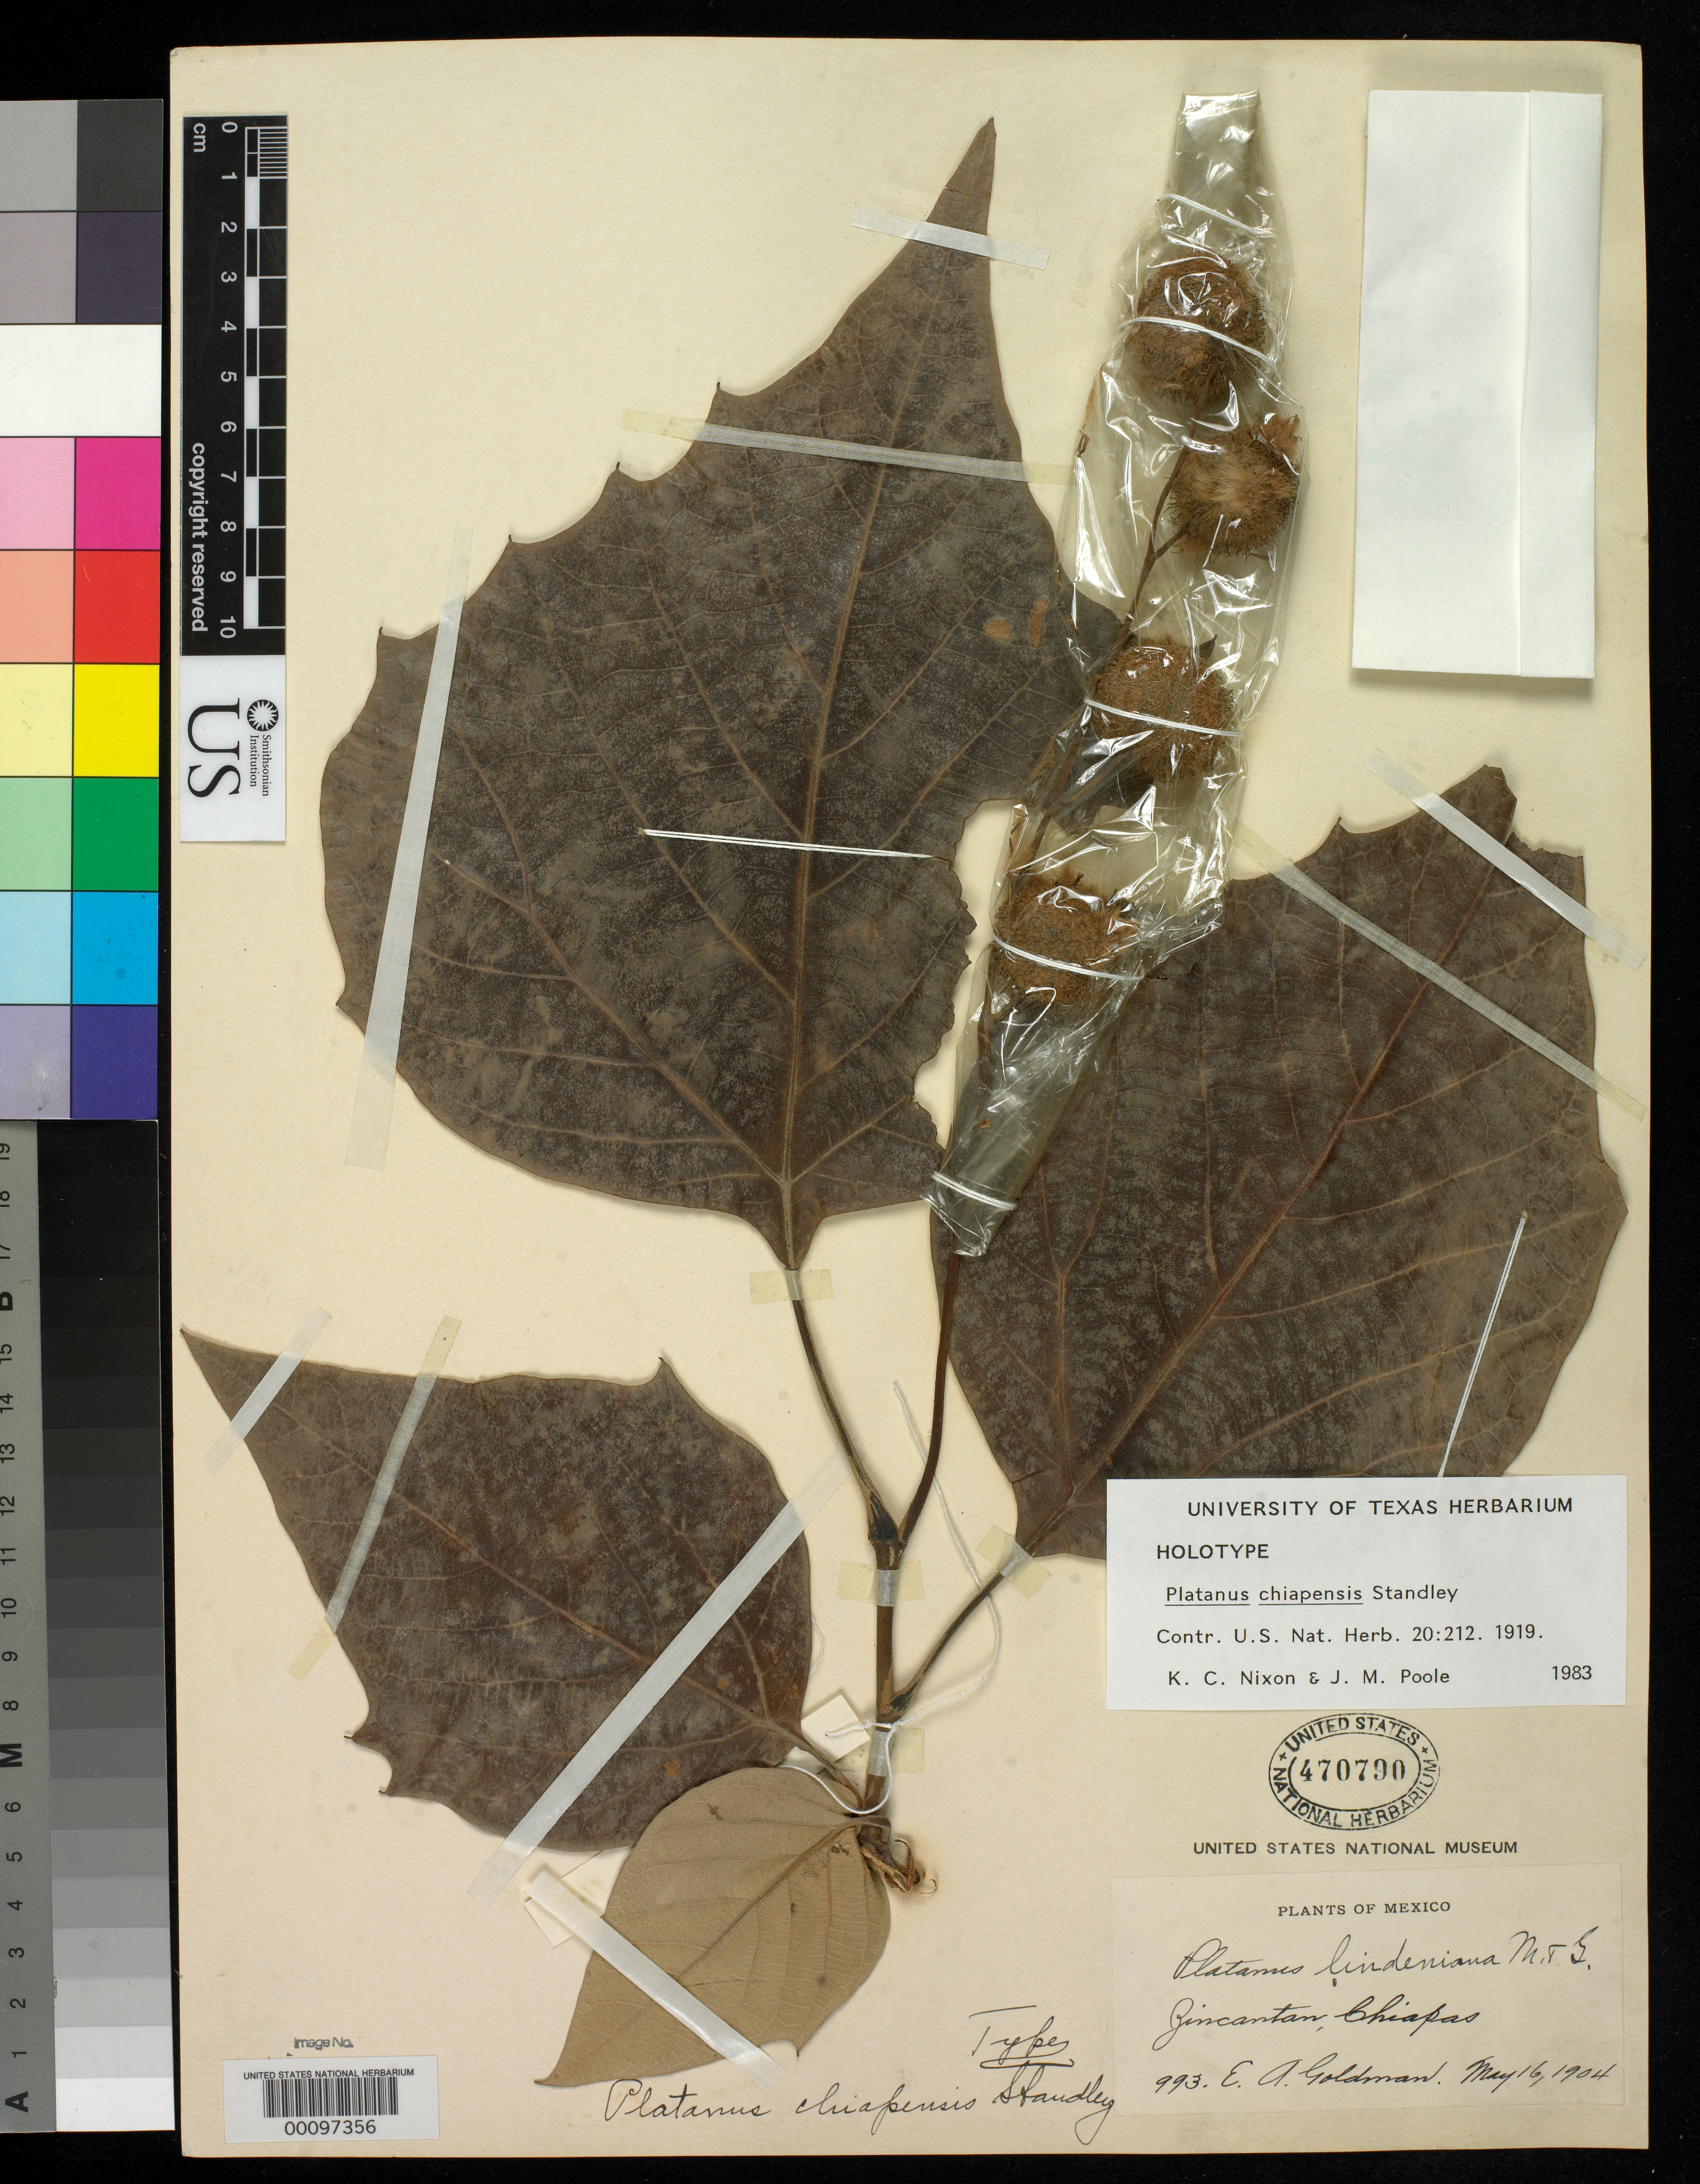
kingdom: Plantae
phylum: Tracheophyta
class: Magnoliopsida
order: Proteales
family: Platanaceae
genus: Platanus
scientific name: Platanus chiapensis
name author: Standl.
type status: Holotype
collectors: E. A. Goldman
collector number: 993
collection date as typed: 16 May 1904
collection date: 1904-05-16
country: Mexico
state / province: Chiapas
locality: Zincatan.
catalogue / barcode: US 470790